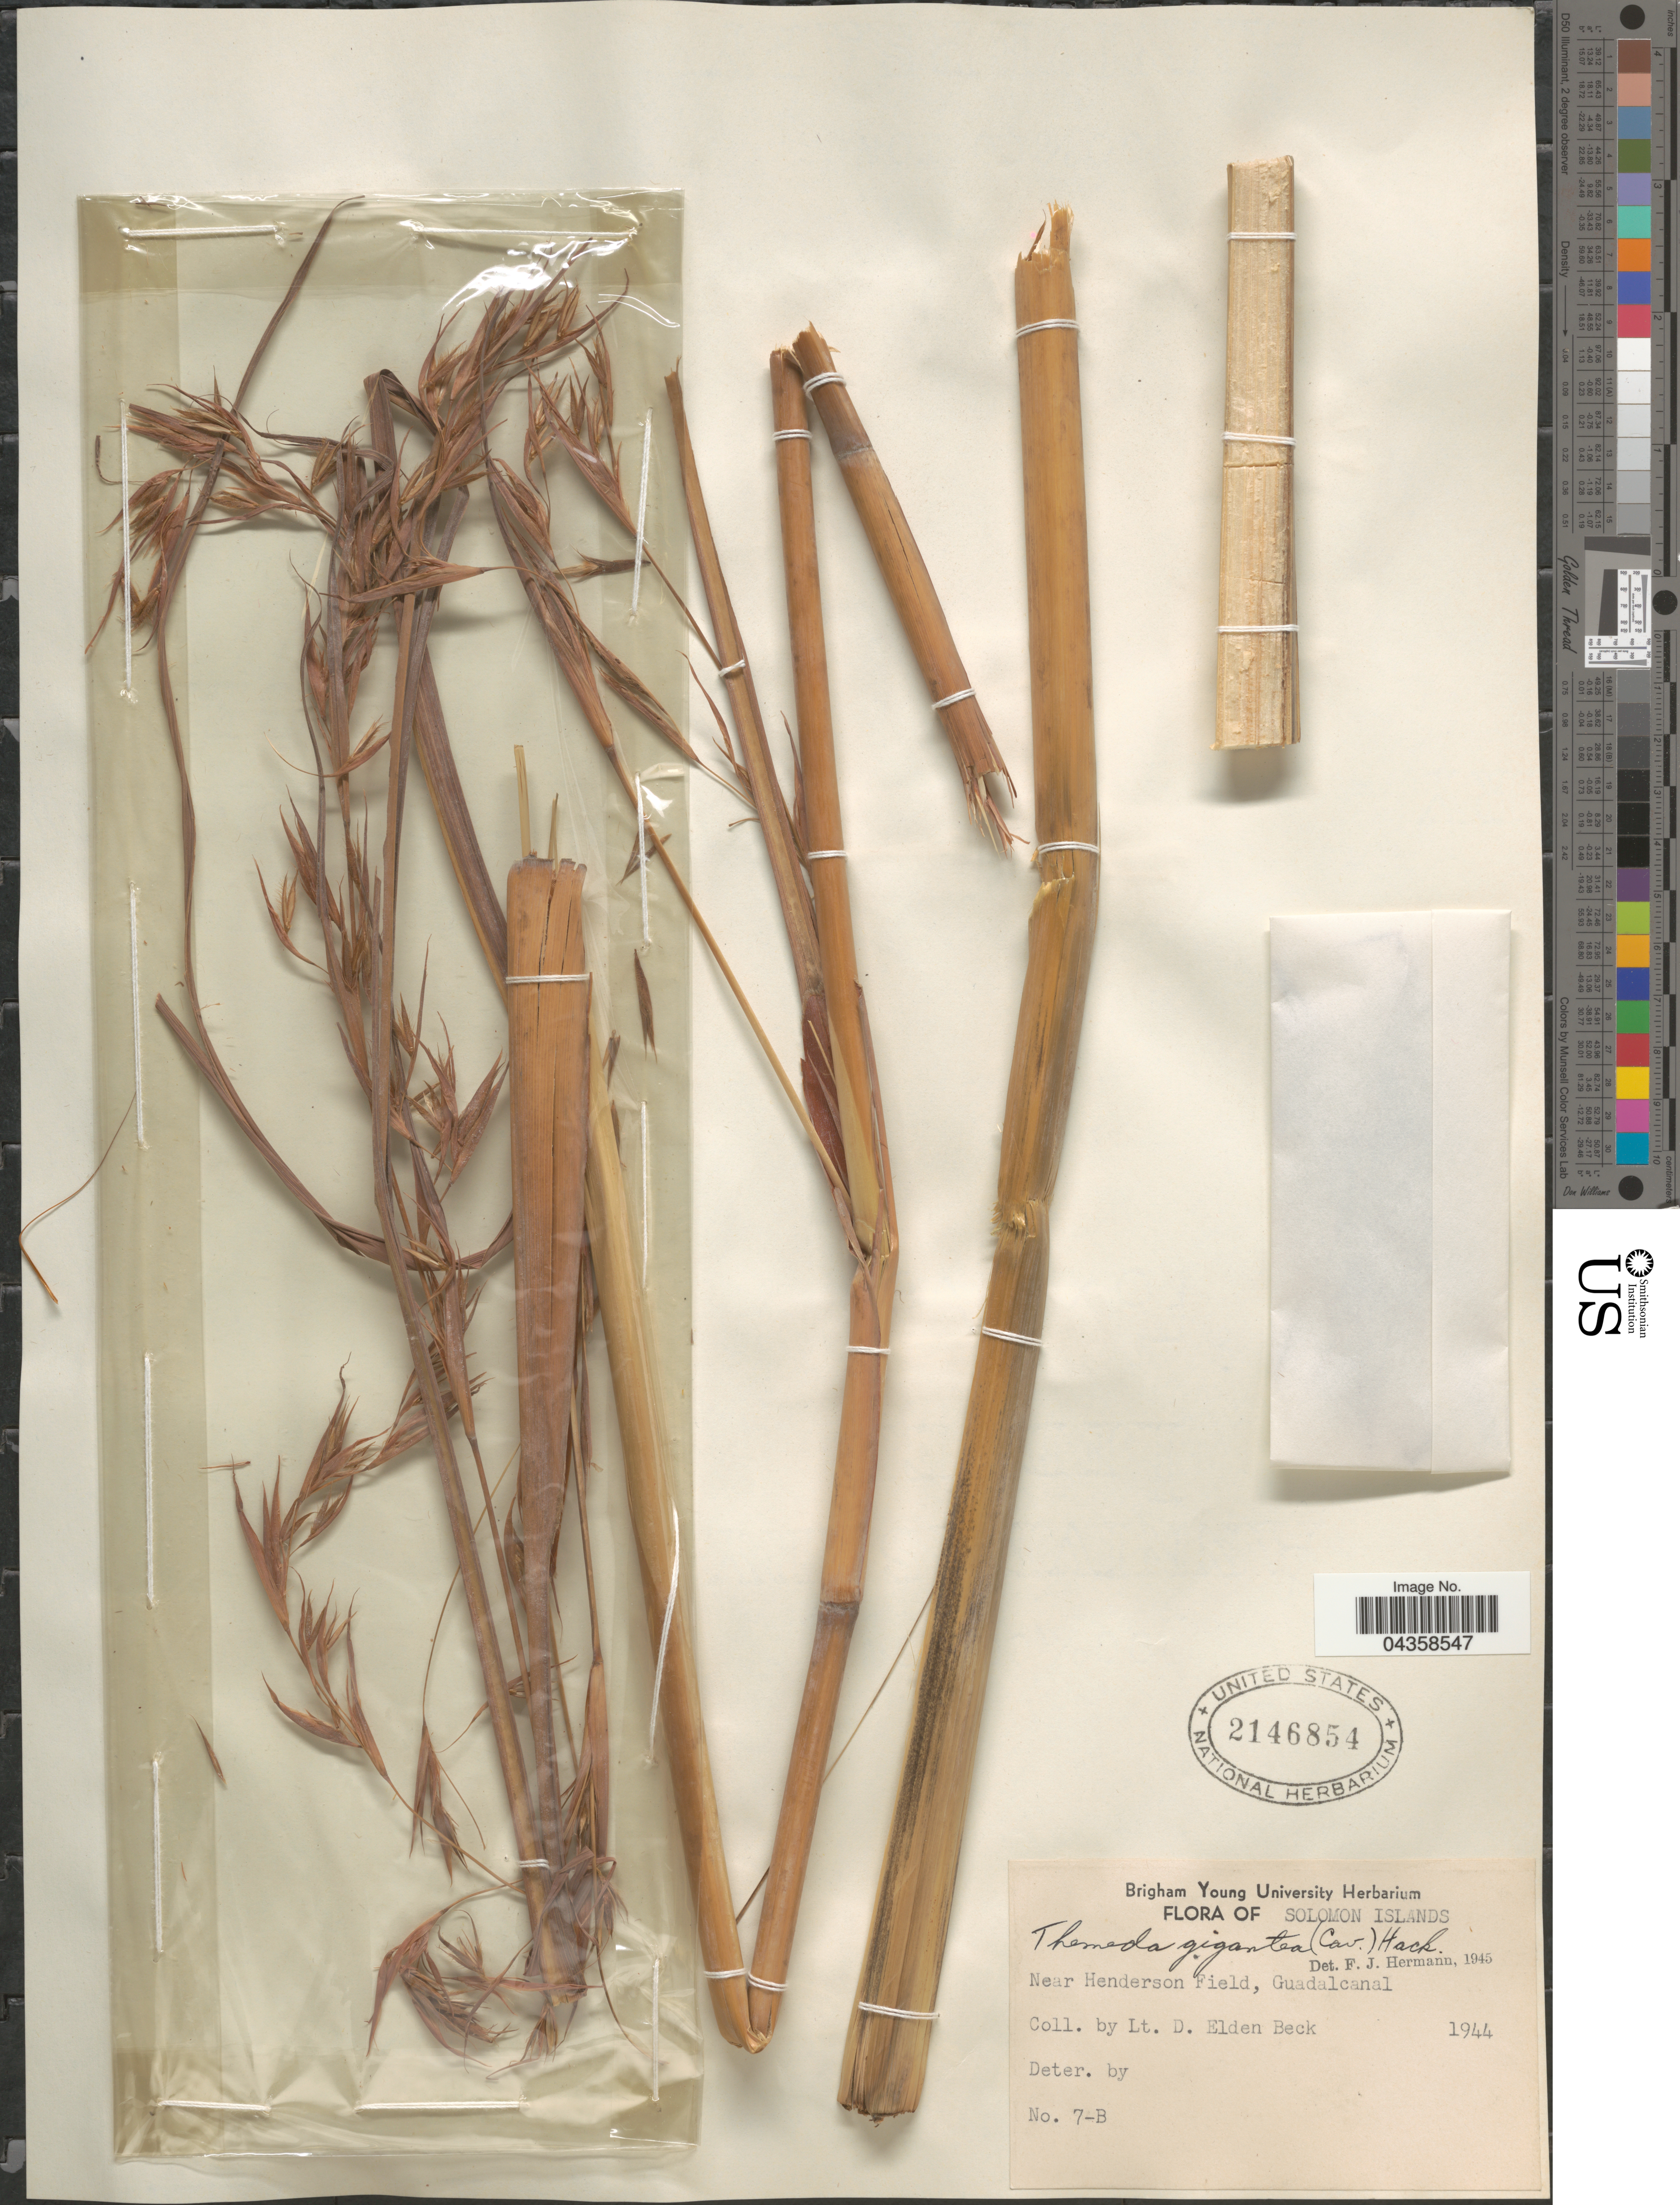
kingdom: Plantae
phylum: Tracheophyta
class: Liliopsida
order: Poales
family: Poaceae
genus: Themeda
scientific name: Themeda gigantea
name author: Hack.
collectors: E.D. Beck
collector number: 7-B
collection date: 1944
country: Solomon Islands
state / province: Solomon Islands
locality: Near Henderson Field, Guadalcanal.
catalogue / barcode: US 2146854